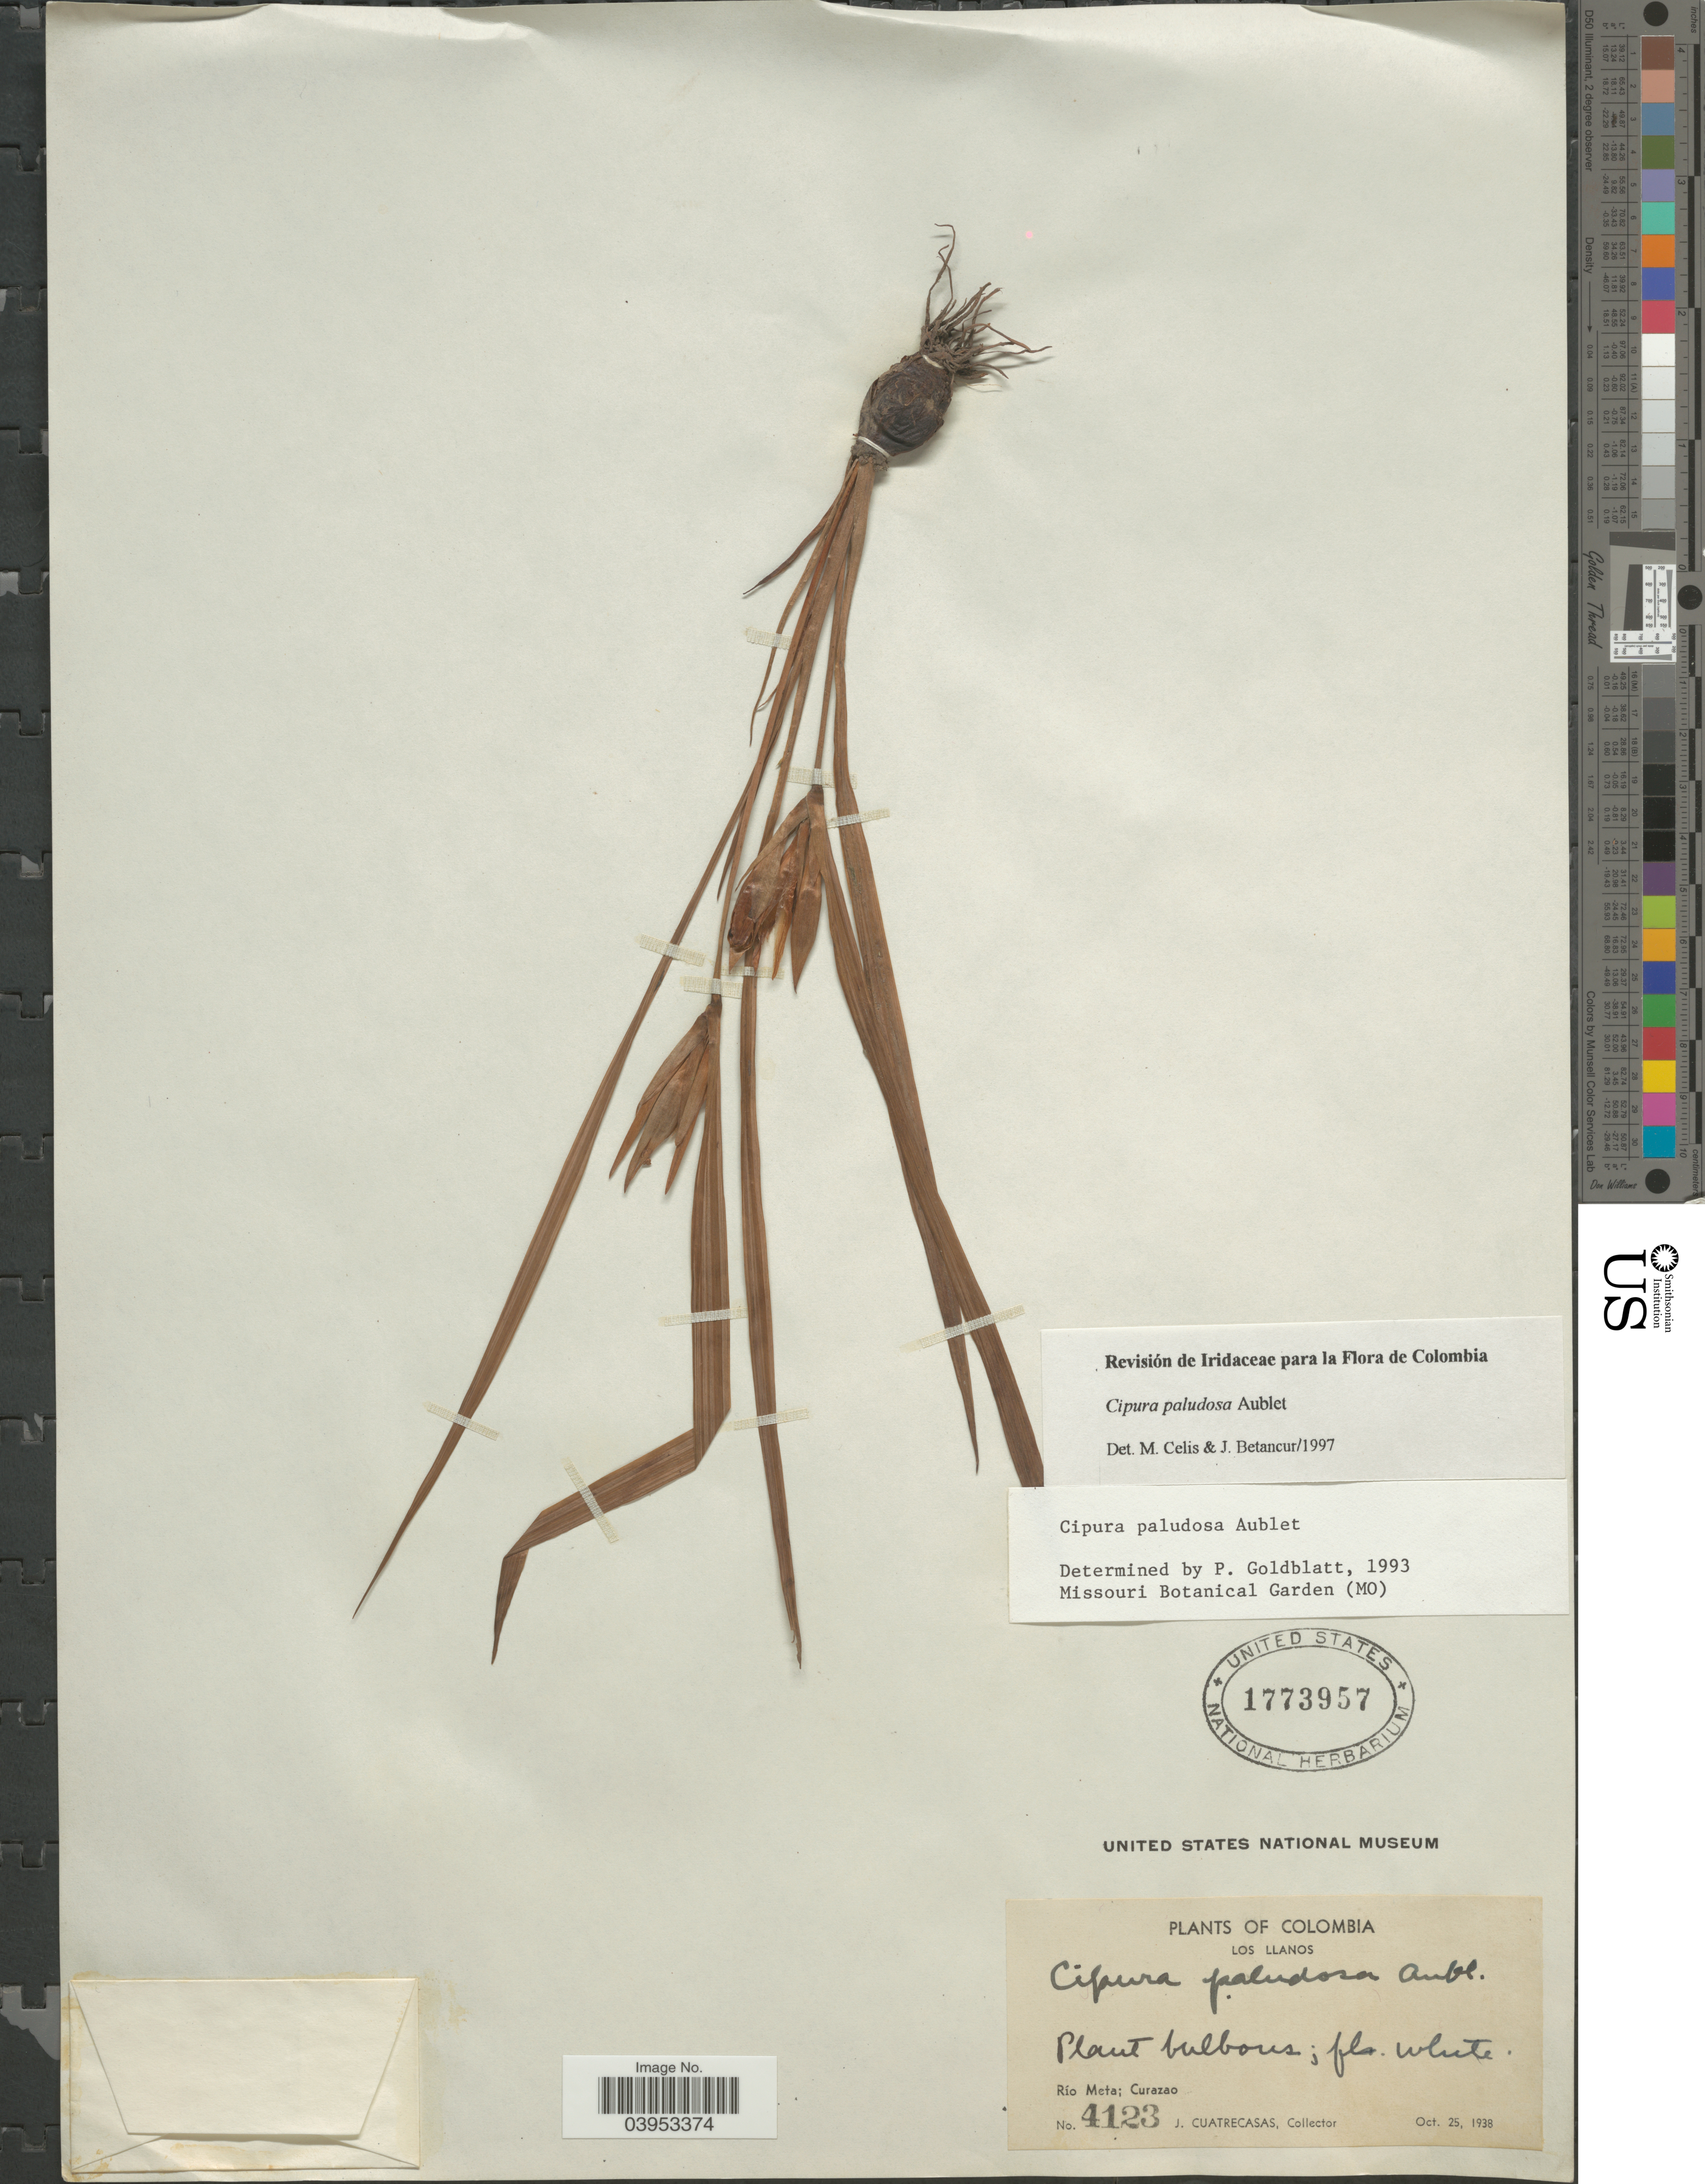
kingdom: Plantae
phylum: Tracheophyta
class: Liliopsida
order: Asparagales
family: Iridaceae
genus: Cipura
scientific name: Cipura paludosa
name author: Aubl.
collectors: J. Cuatrecasas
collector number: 4123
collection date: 1938-10-25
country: Colombia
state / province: Meta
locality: Los Llanos. Río Meta; Curazao.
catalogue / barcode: US 1773957